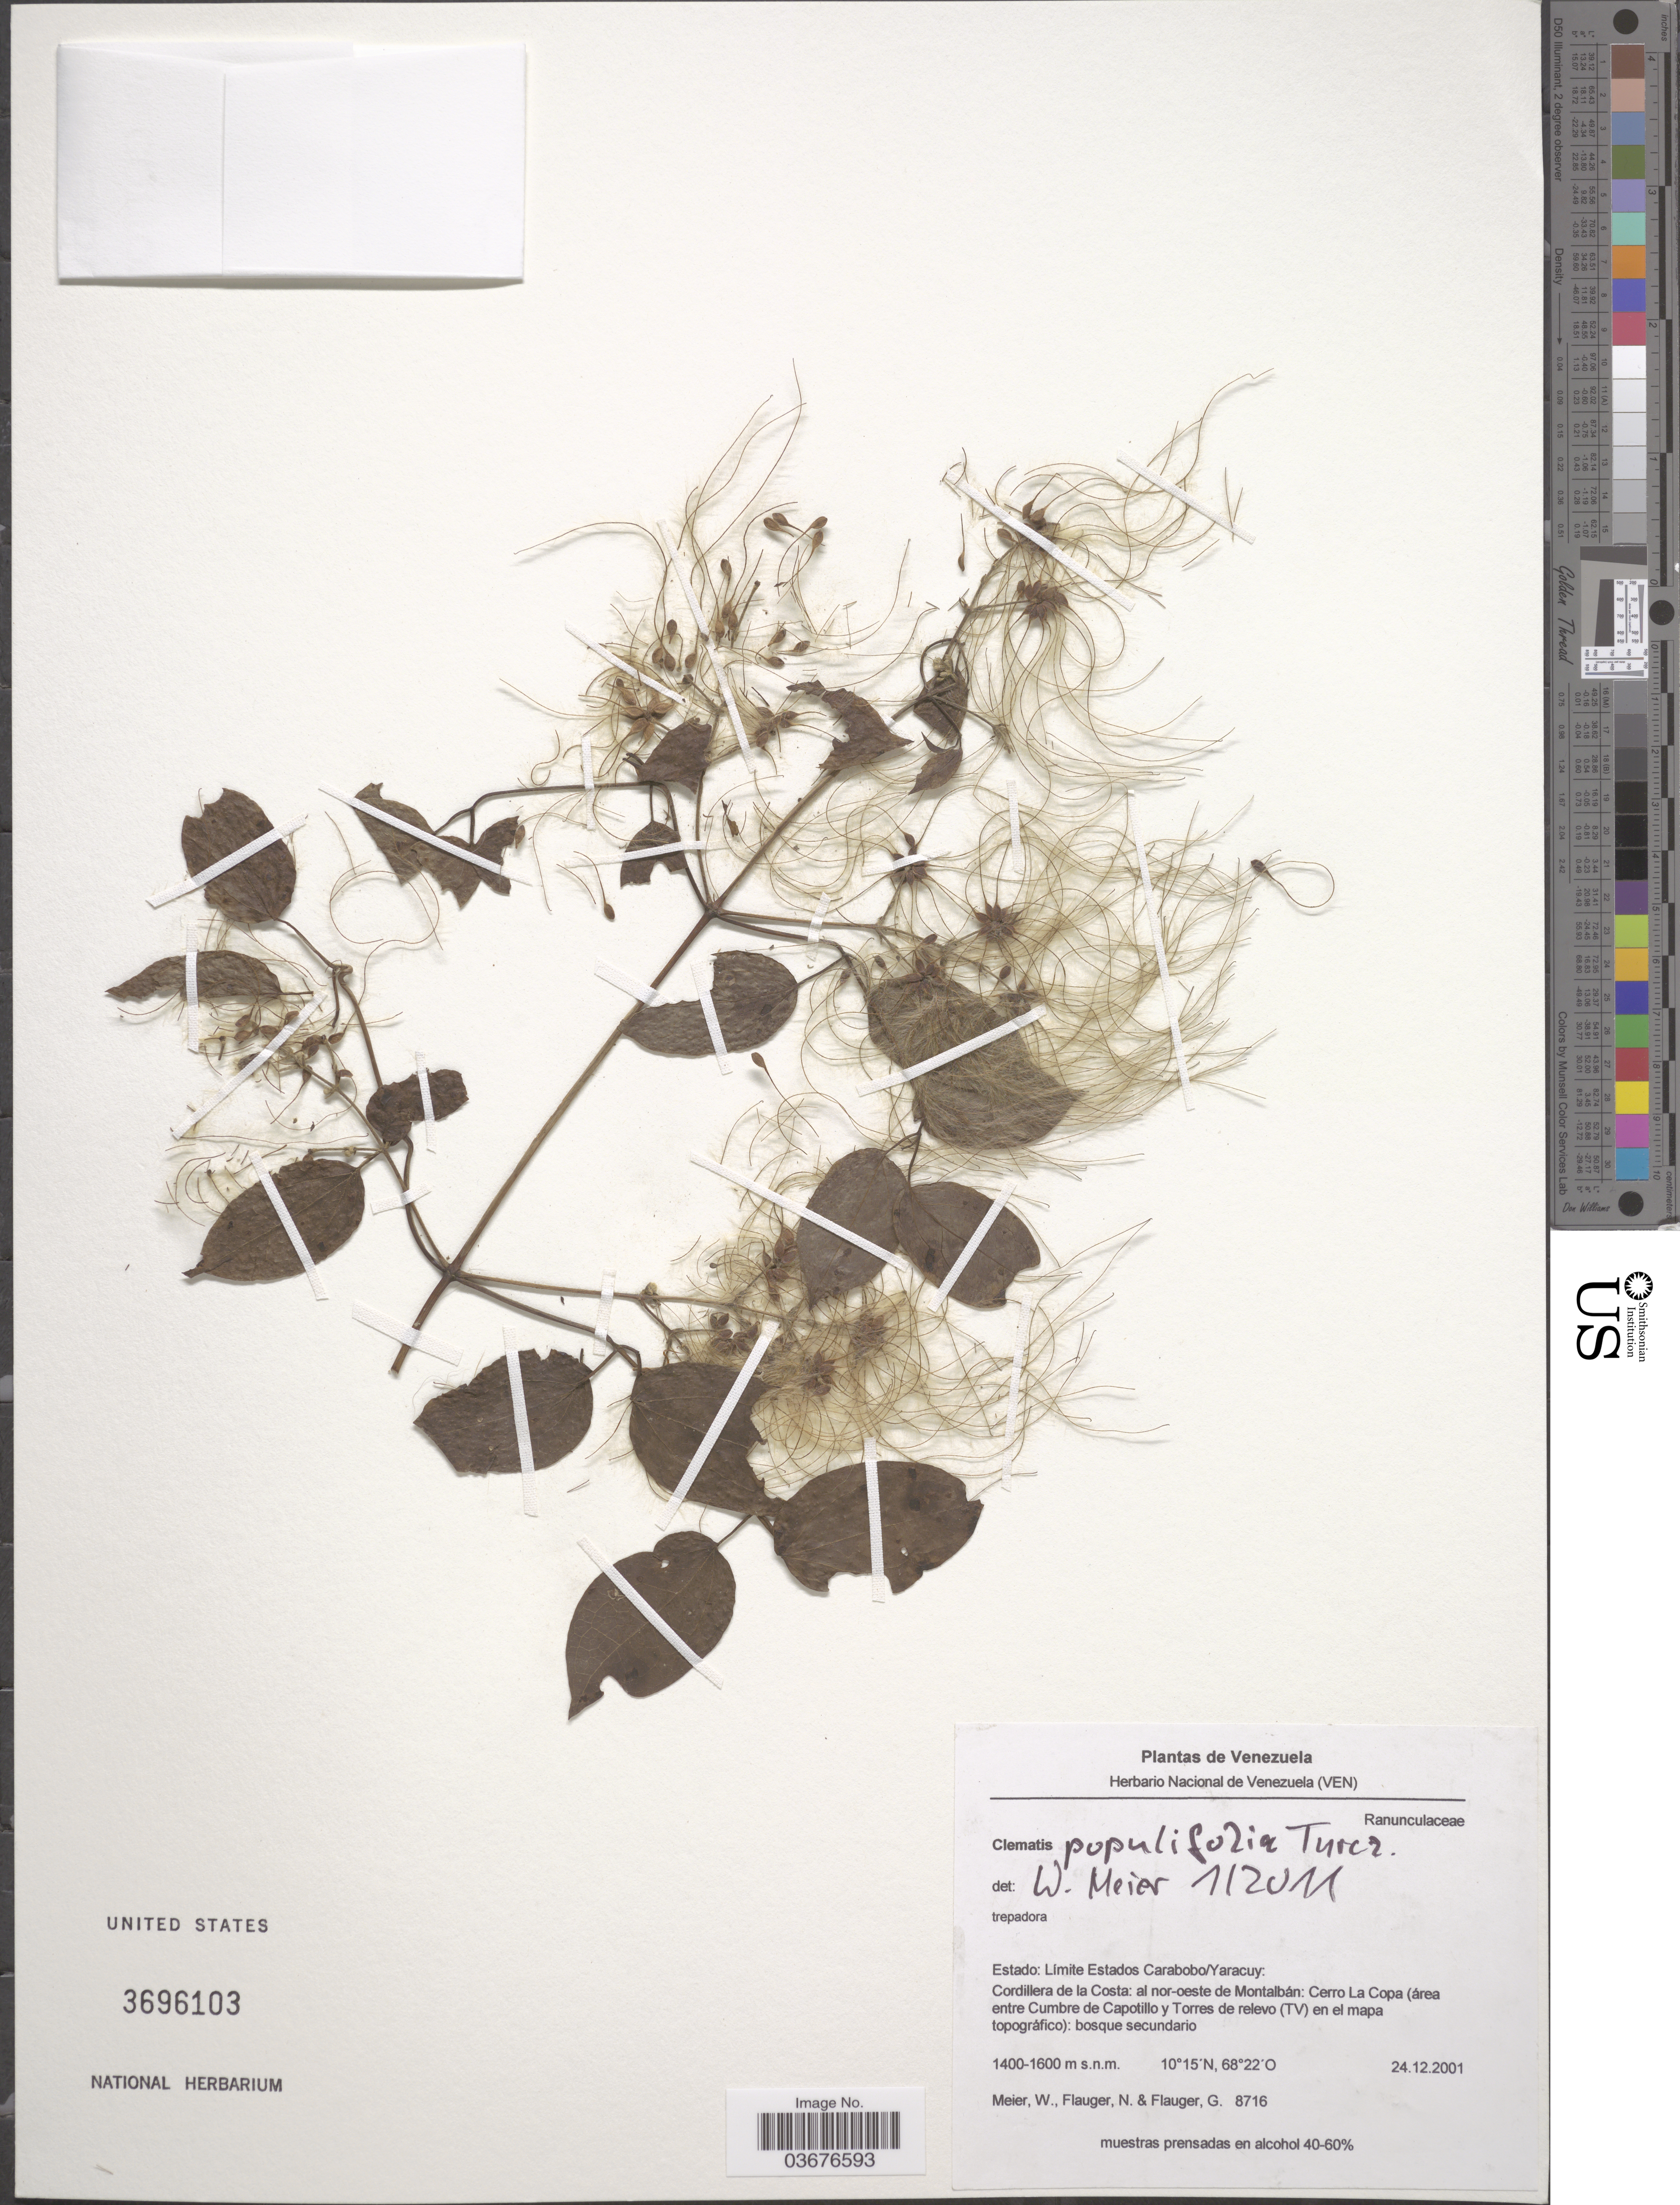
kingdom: Plantae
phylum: Tracheophyta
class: Magnoliopsida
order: Ranunculales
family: Ranunculaceae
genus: Clematis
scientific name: Clematis populifolia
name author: Turcz.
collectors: W. Meier, N. Flauger & G. Flauger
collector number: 8716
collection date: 2001-12-24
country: Venezuela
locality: Estado: Limite Estados Carabobo/Yaracuy: Cordillera de la Costa: al nor-oeste de Montalbán: Cerro La Copa (área entre Cumbre de Capotillo y Torres de relevo (TV) en el mapa topográfico).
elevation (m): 1400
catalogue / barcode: US 3696103